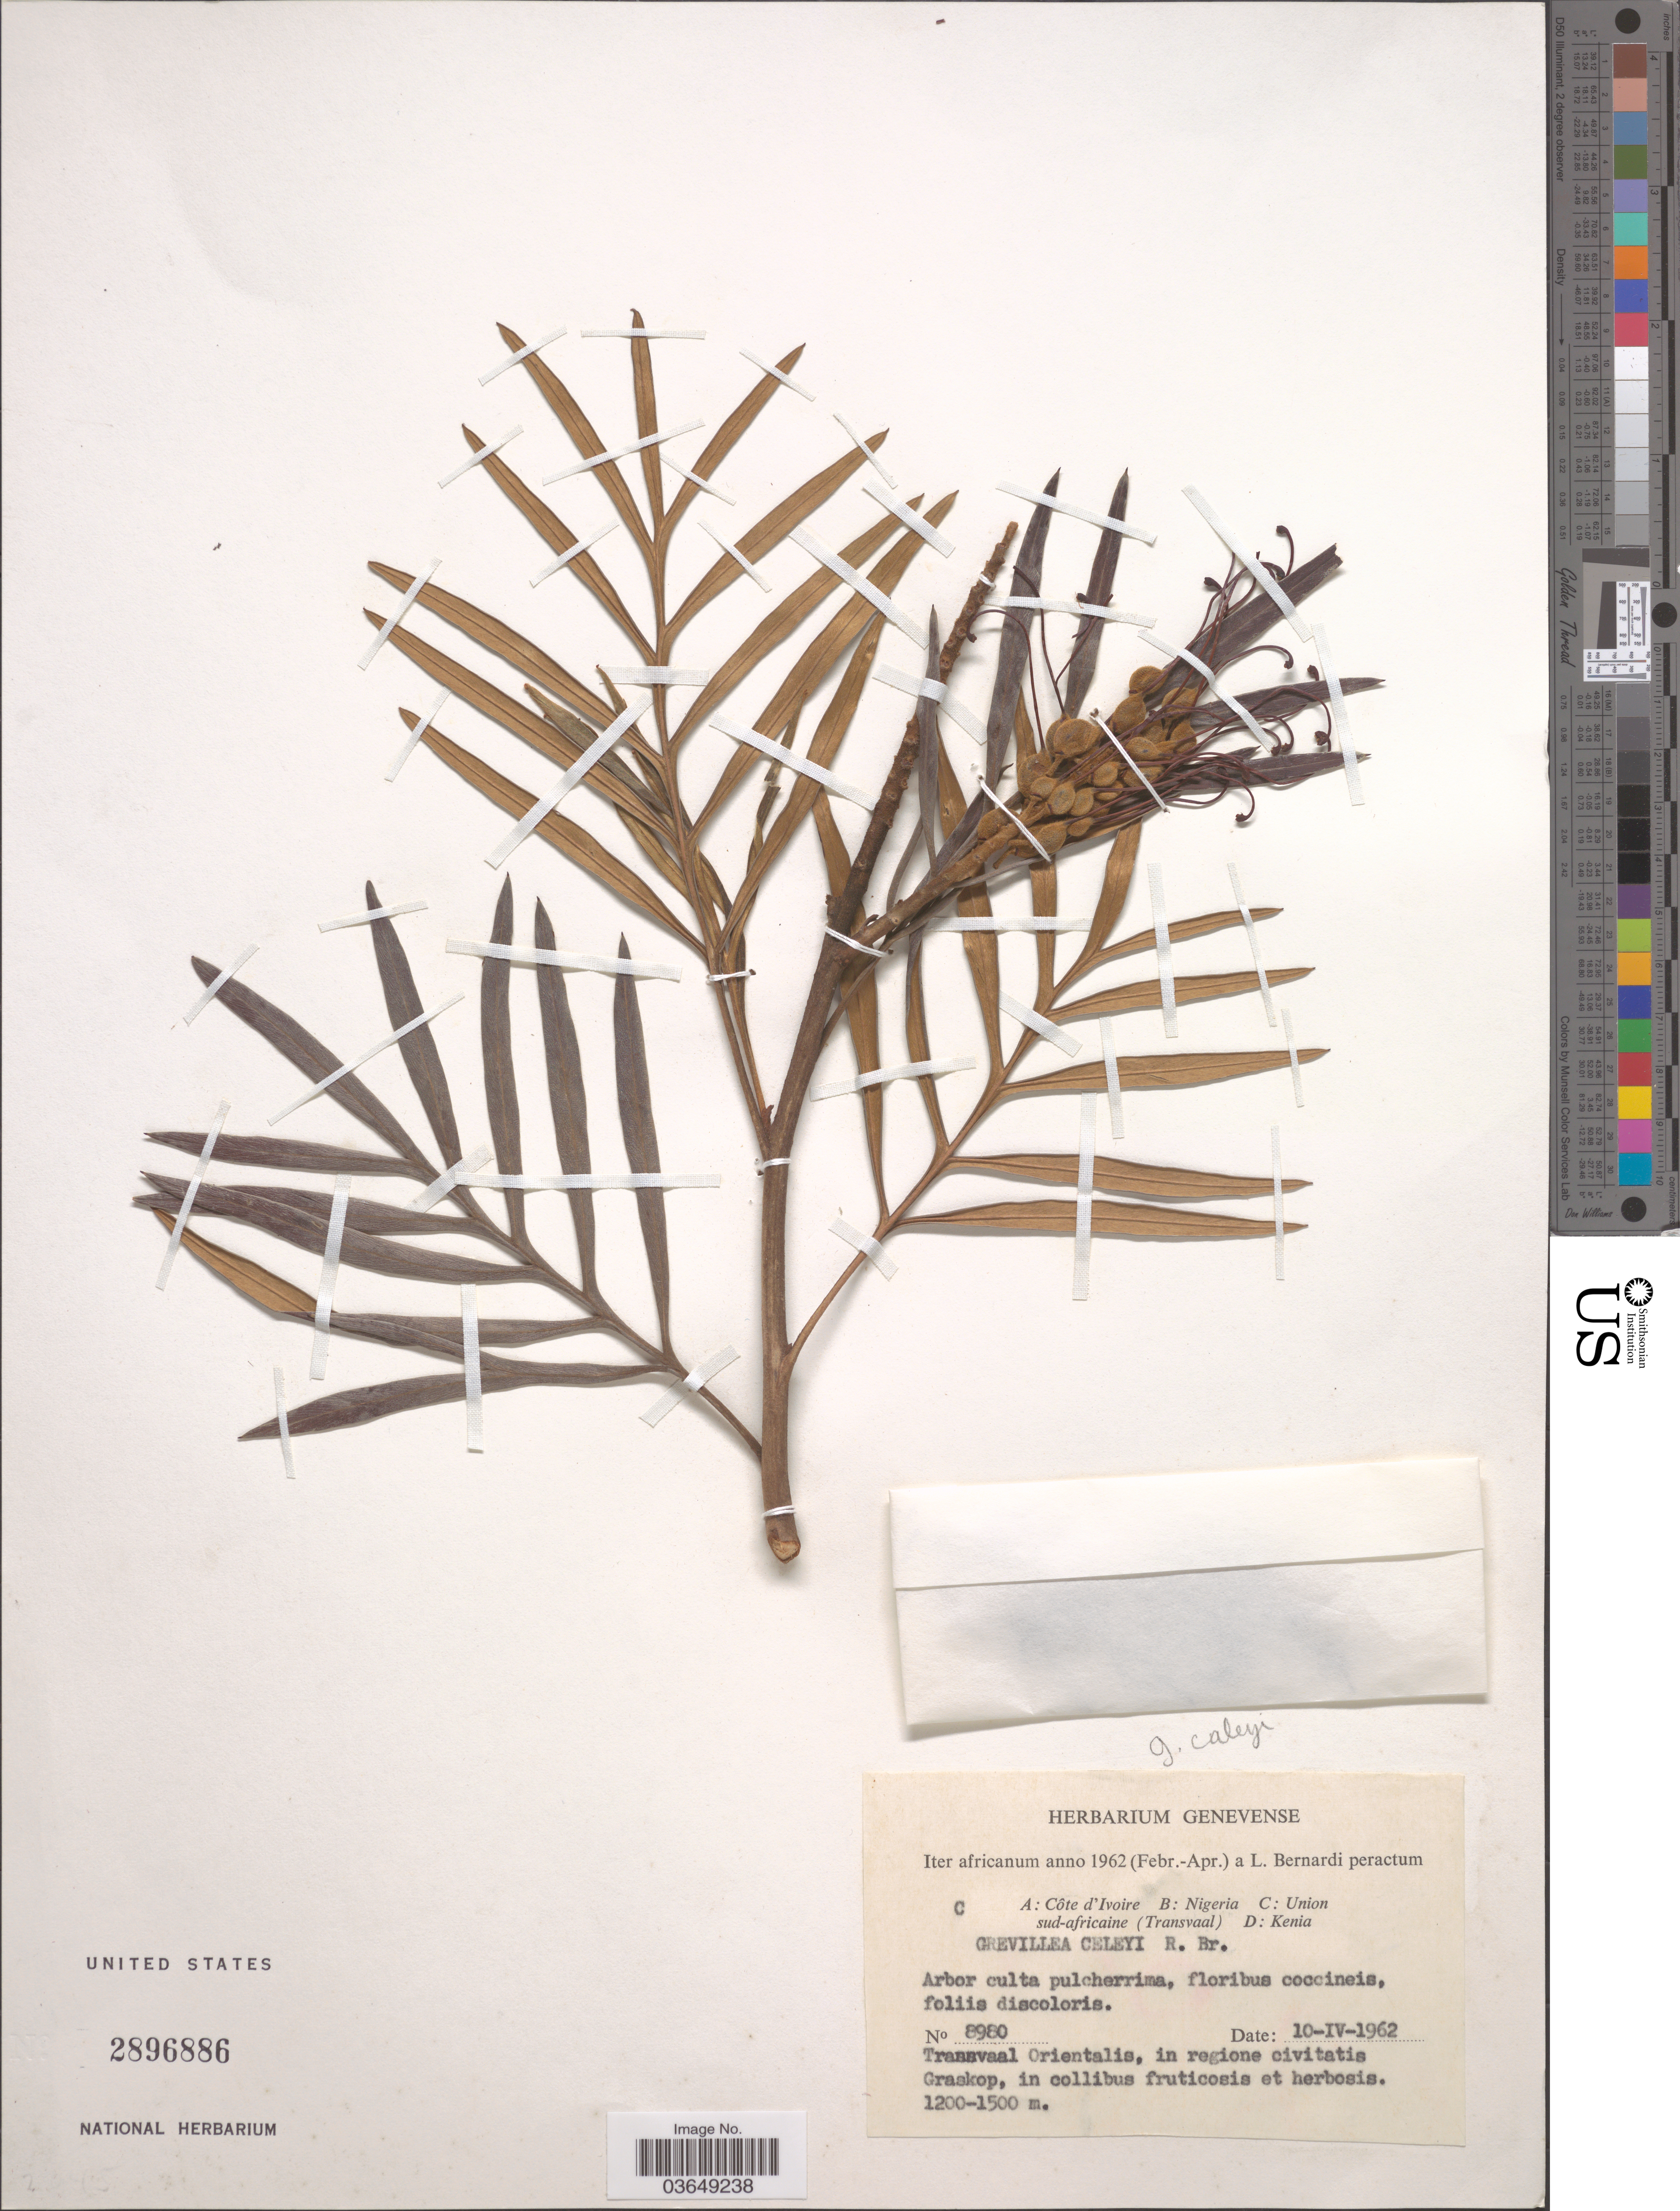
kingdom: Plantae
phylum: Tracheophyta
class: Magnoliopsida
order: Proteales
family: Proteaceae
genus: Grevillea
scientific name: Grevillea caleyi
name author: R. Br.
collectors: L. Bernardi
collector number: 8980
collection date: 1962-04-10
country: South Africa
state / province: Mpumalanga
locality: Union sud-africaine (Transvaal). Transvaal Orientalis, in regione civitatis Graskop.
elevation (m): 1200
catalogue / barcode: US 2896886